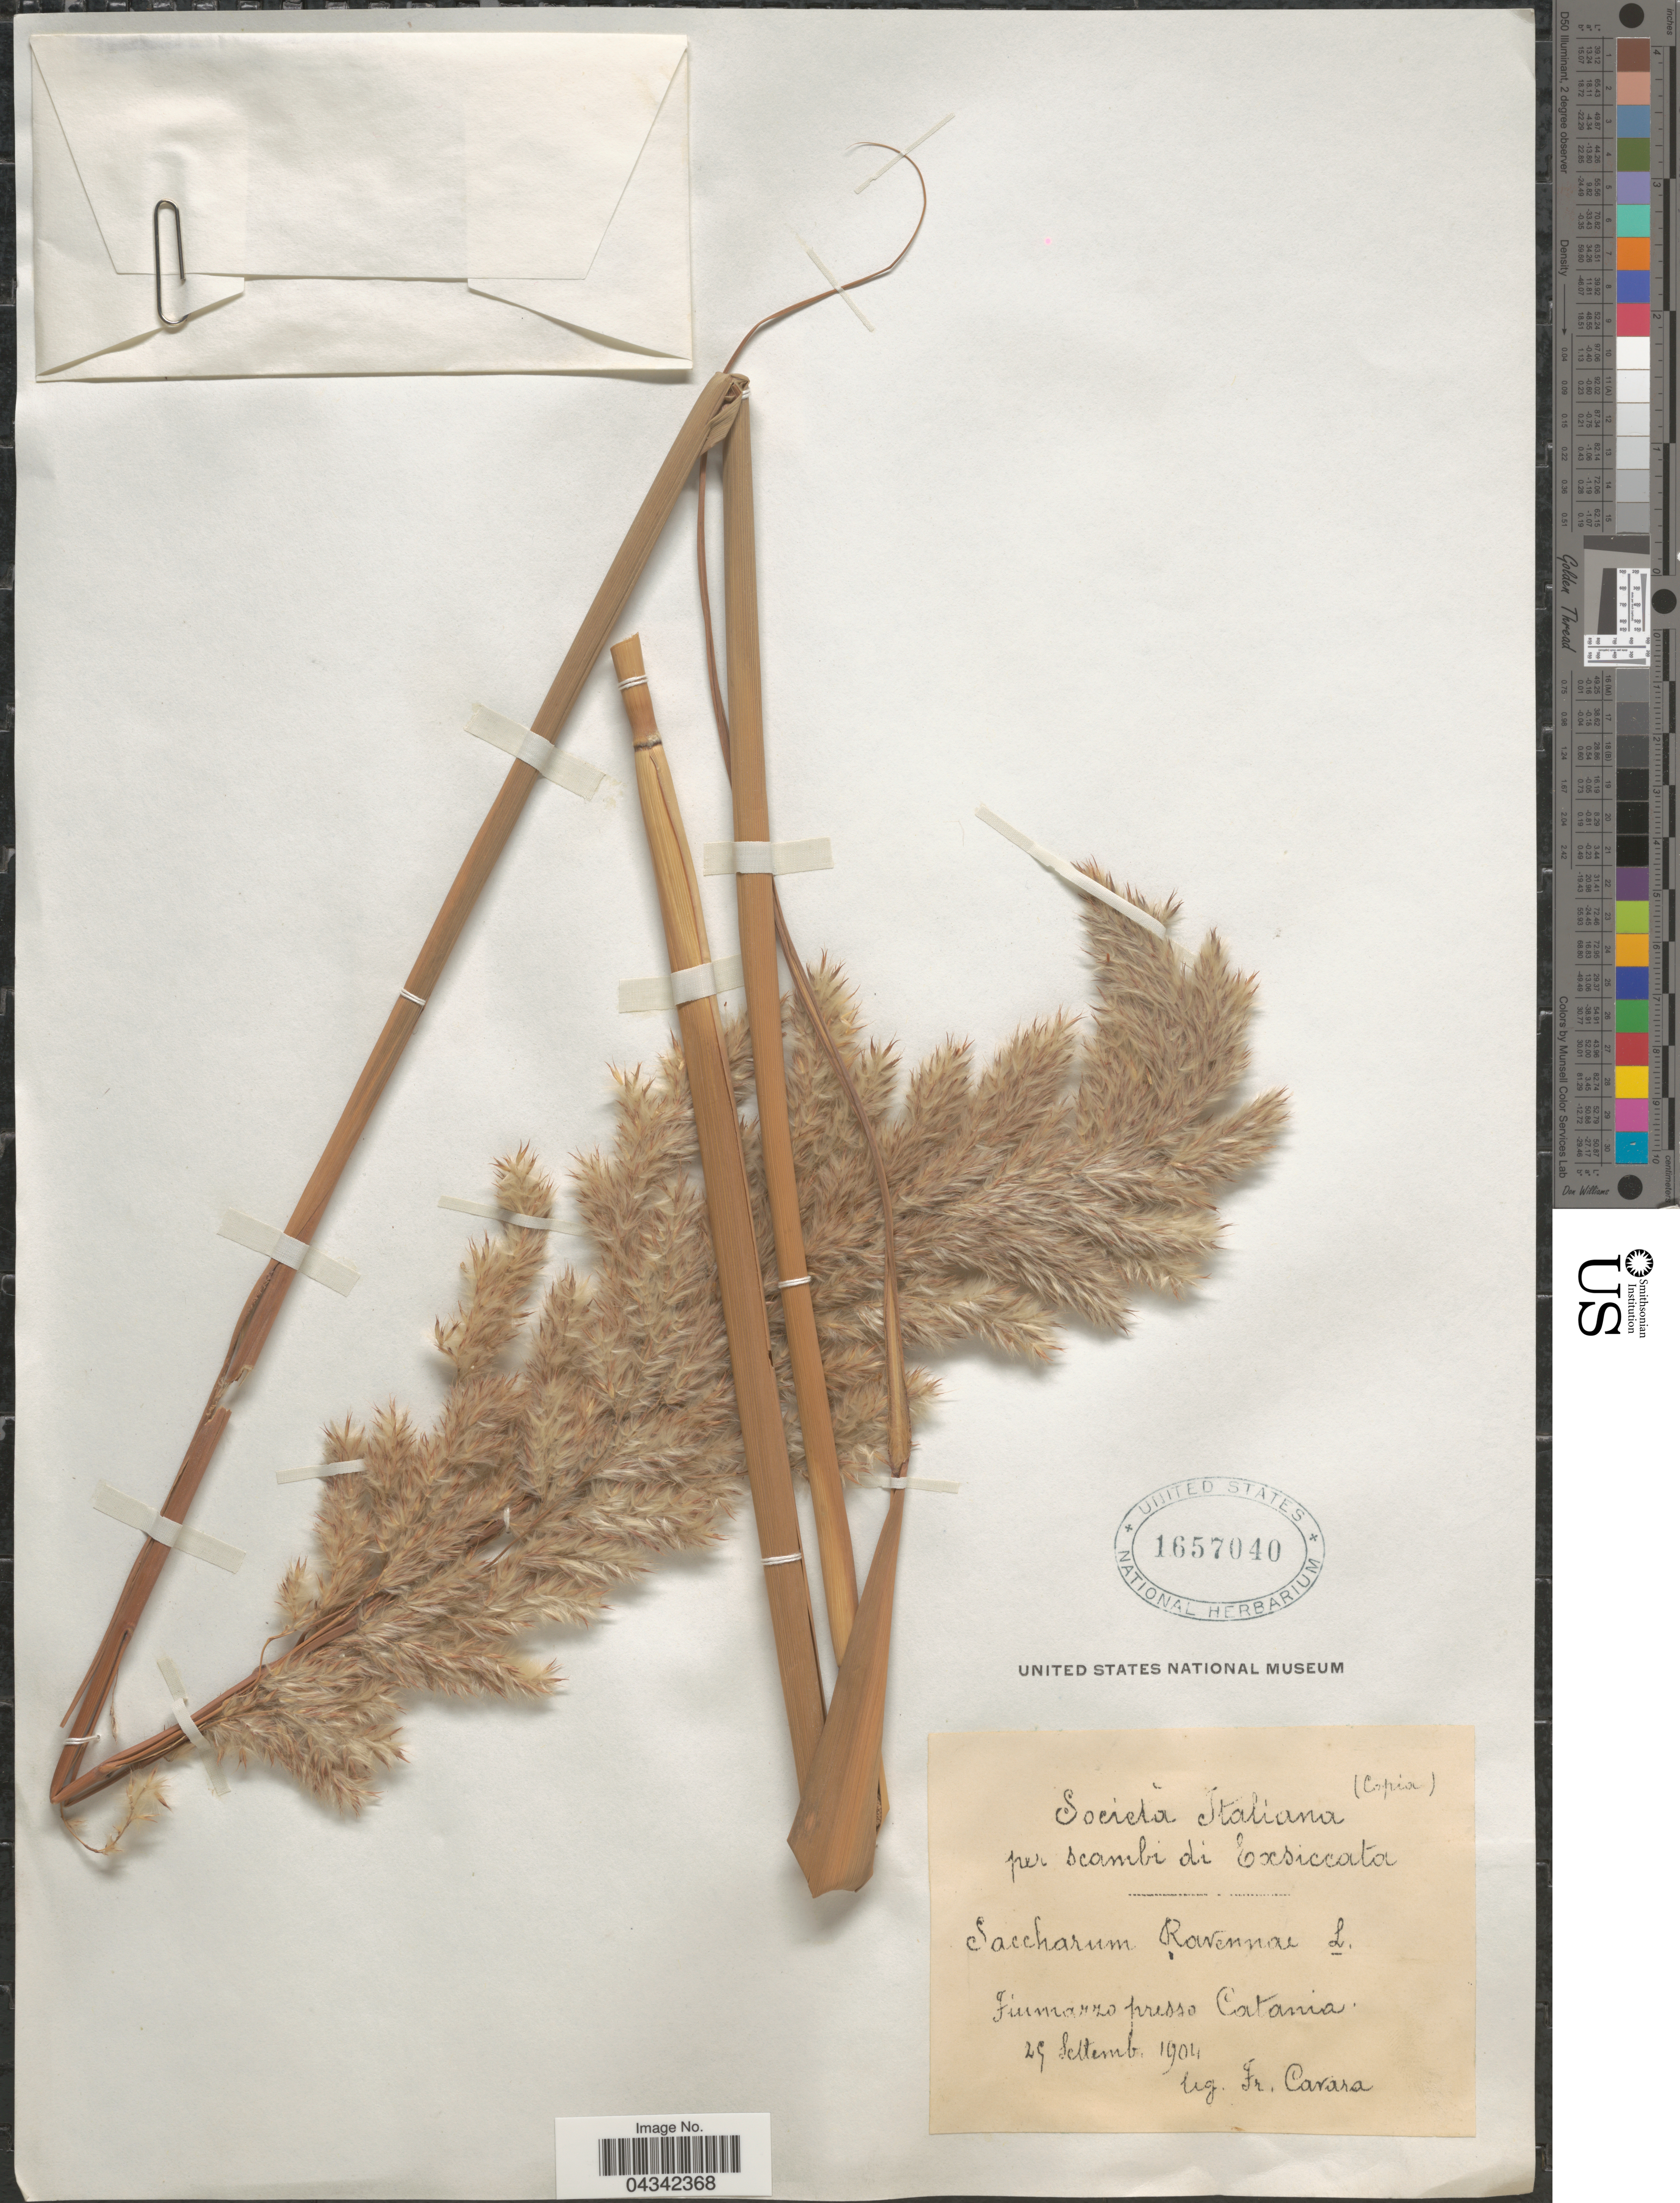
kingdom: Plantae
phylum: Tracheophyta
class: Liliopsida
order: Poales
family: Poaceae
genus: Tripidium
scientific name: Tripidium ravennae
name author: (L.) H. Scholz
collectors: F. Cavara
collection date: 1904-09-29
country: Italy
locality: Fuimarzo presso Catania.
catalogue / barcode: US 1657040